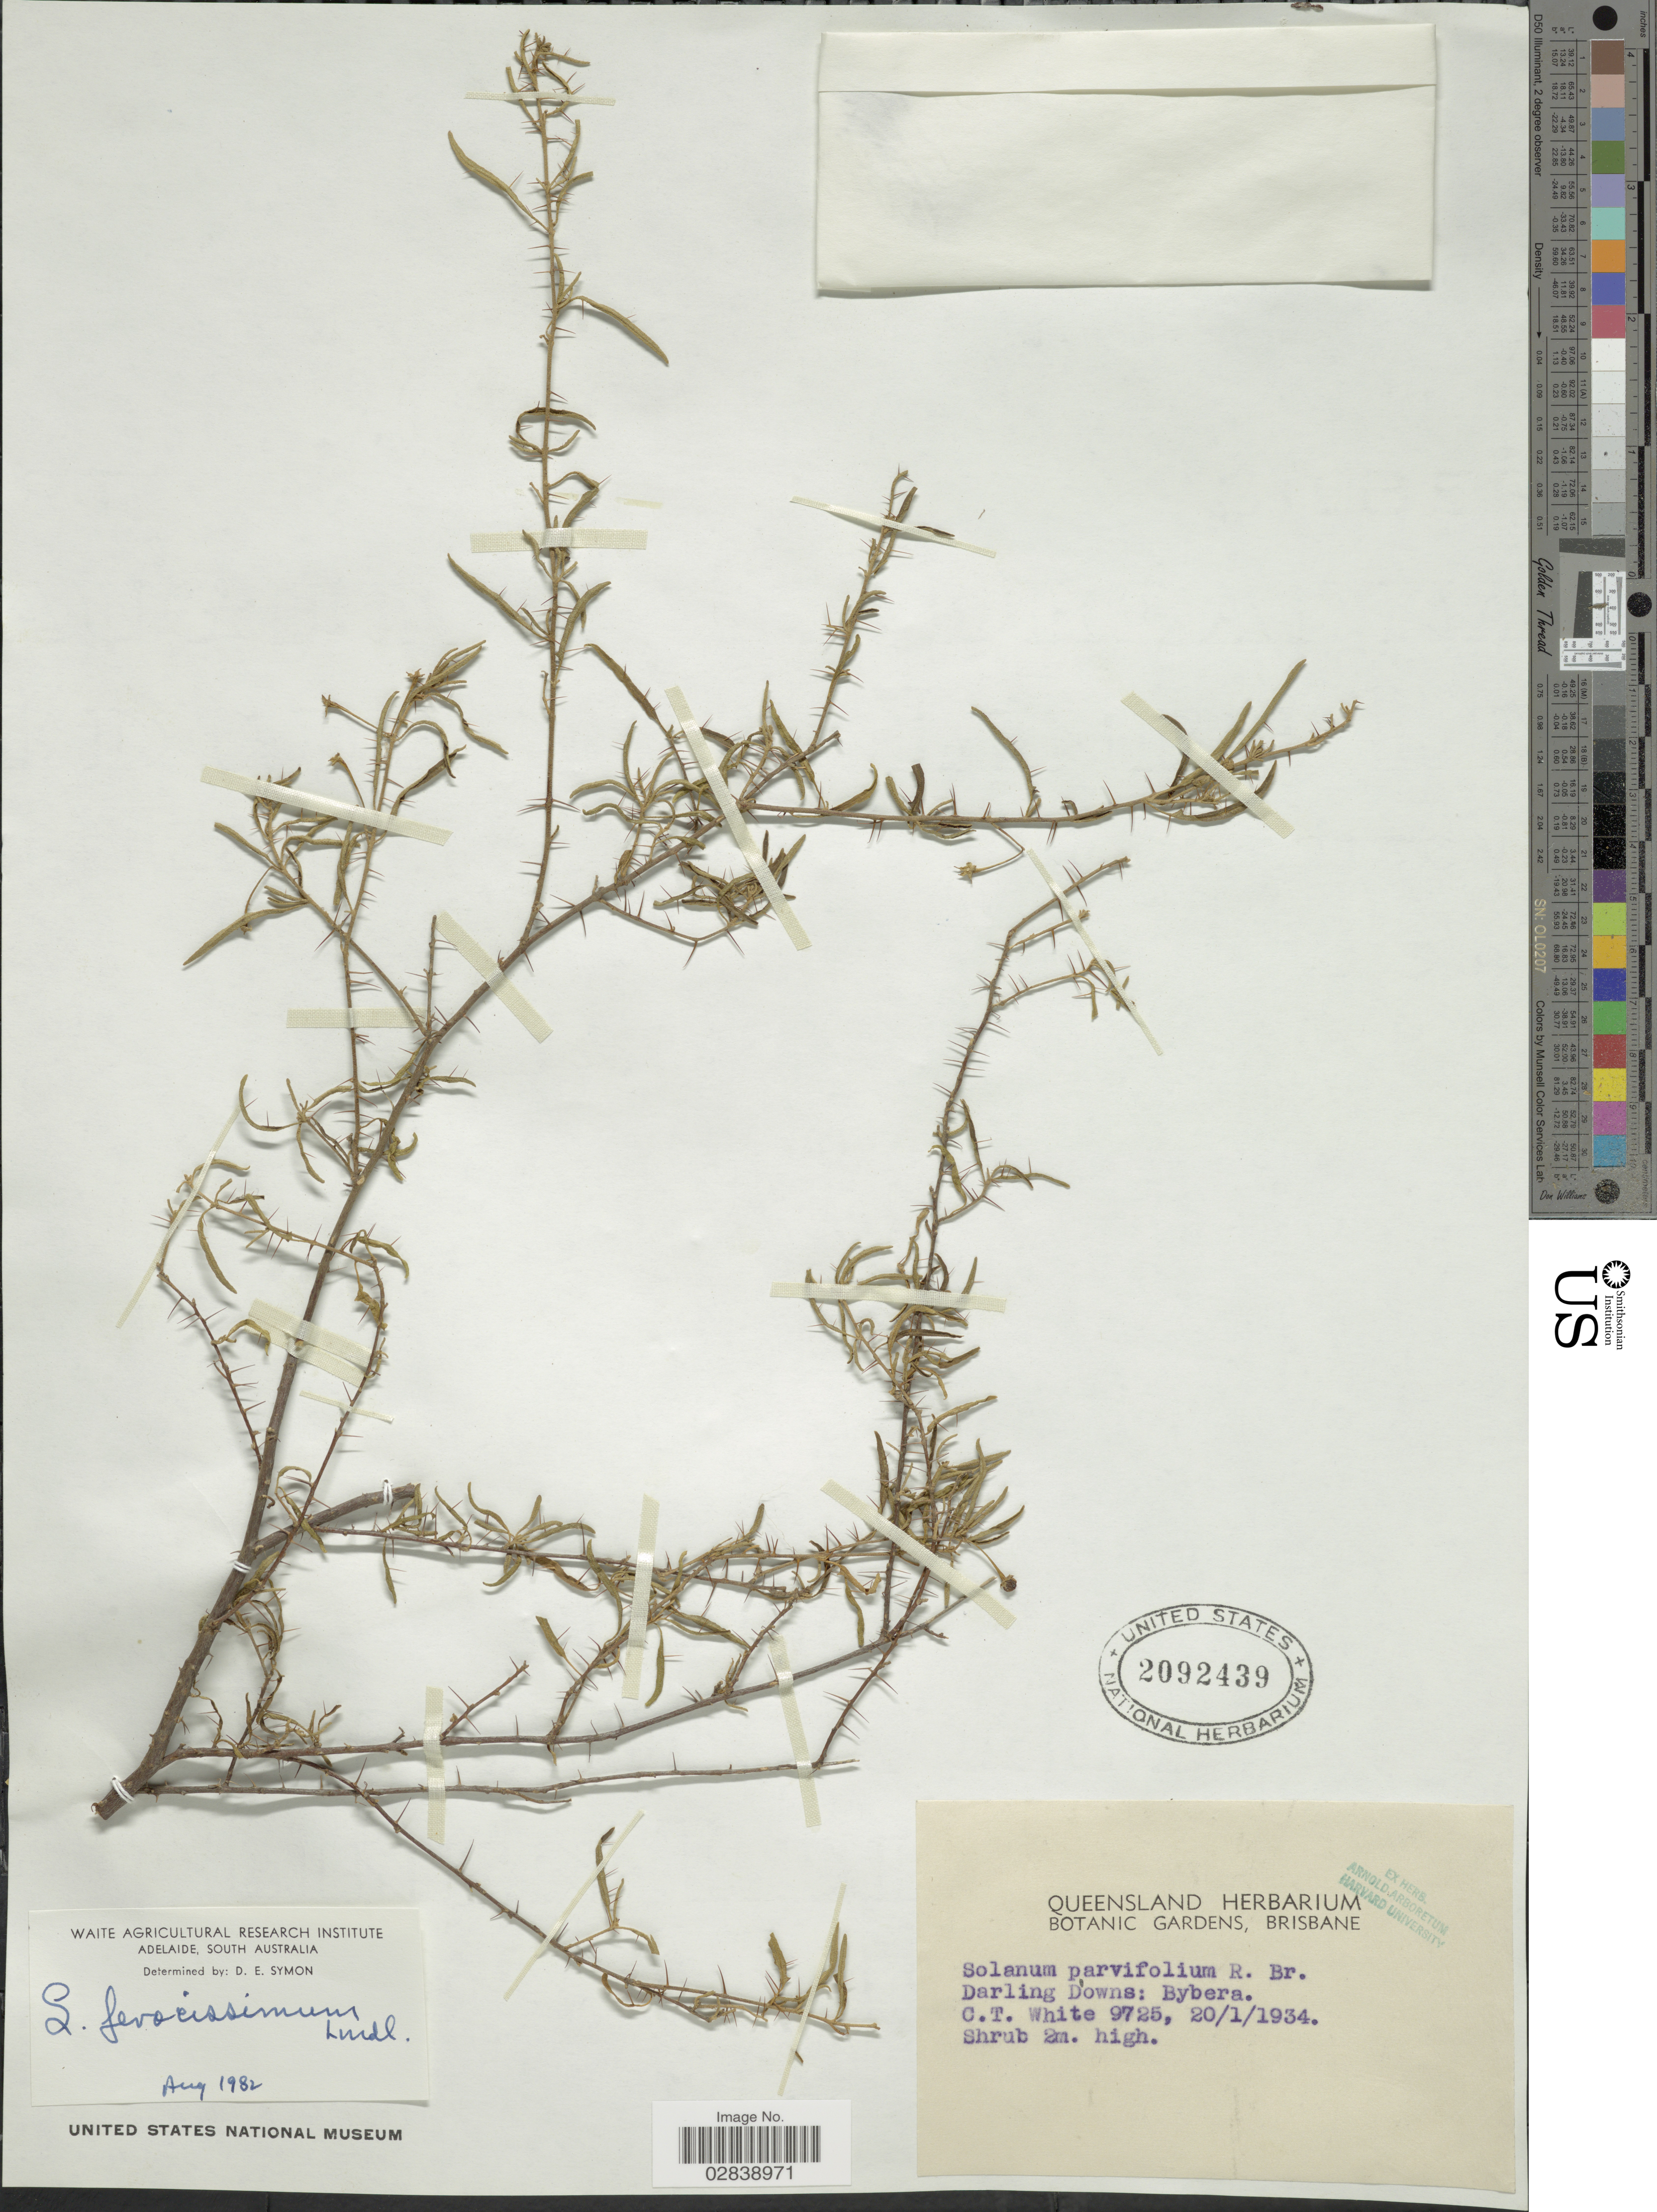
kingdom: Plantae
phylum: Tracheophyta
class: Magnoliopsida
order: Solanales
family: Solanaceae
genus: Solanum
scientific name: Solanum ferocissimum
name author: Lindl.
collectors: C. T. White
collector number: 9725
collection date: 1934-01-20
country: Australia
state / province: Queensland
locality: Darling Downs: Bybera.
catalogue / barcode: US 2092439